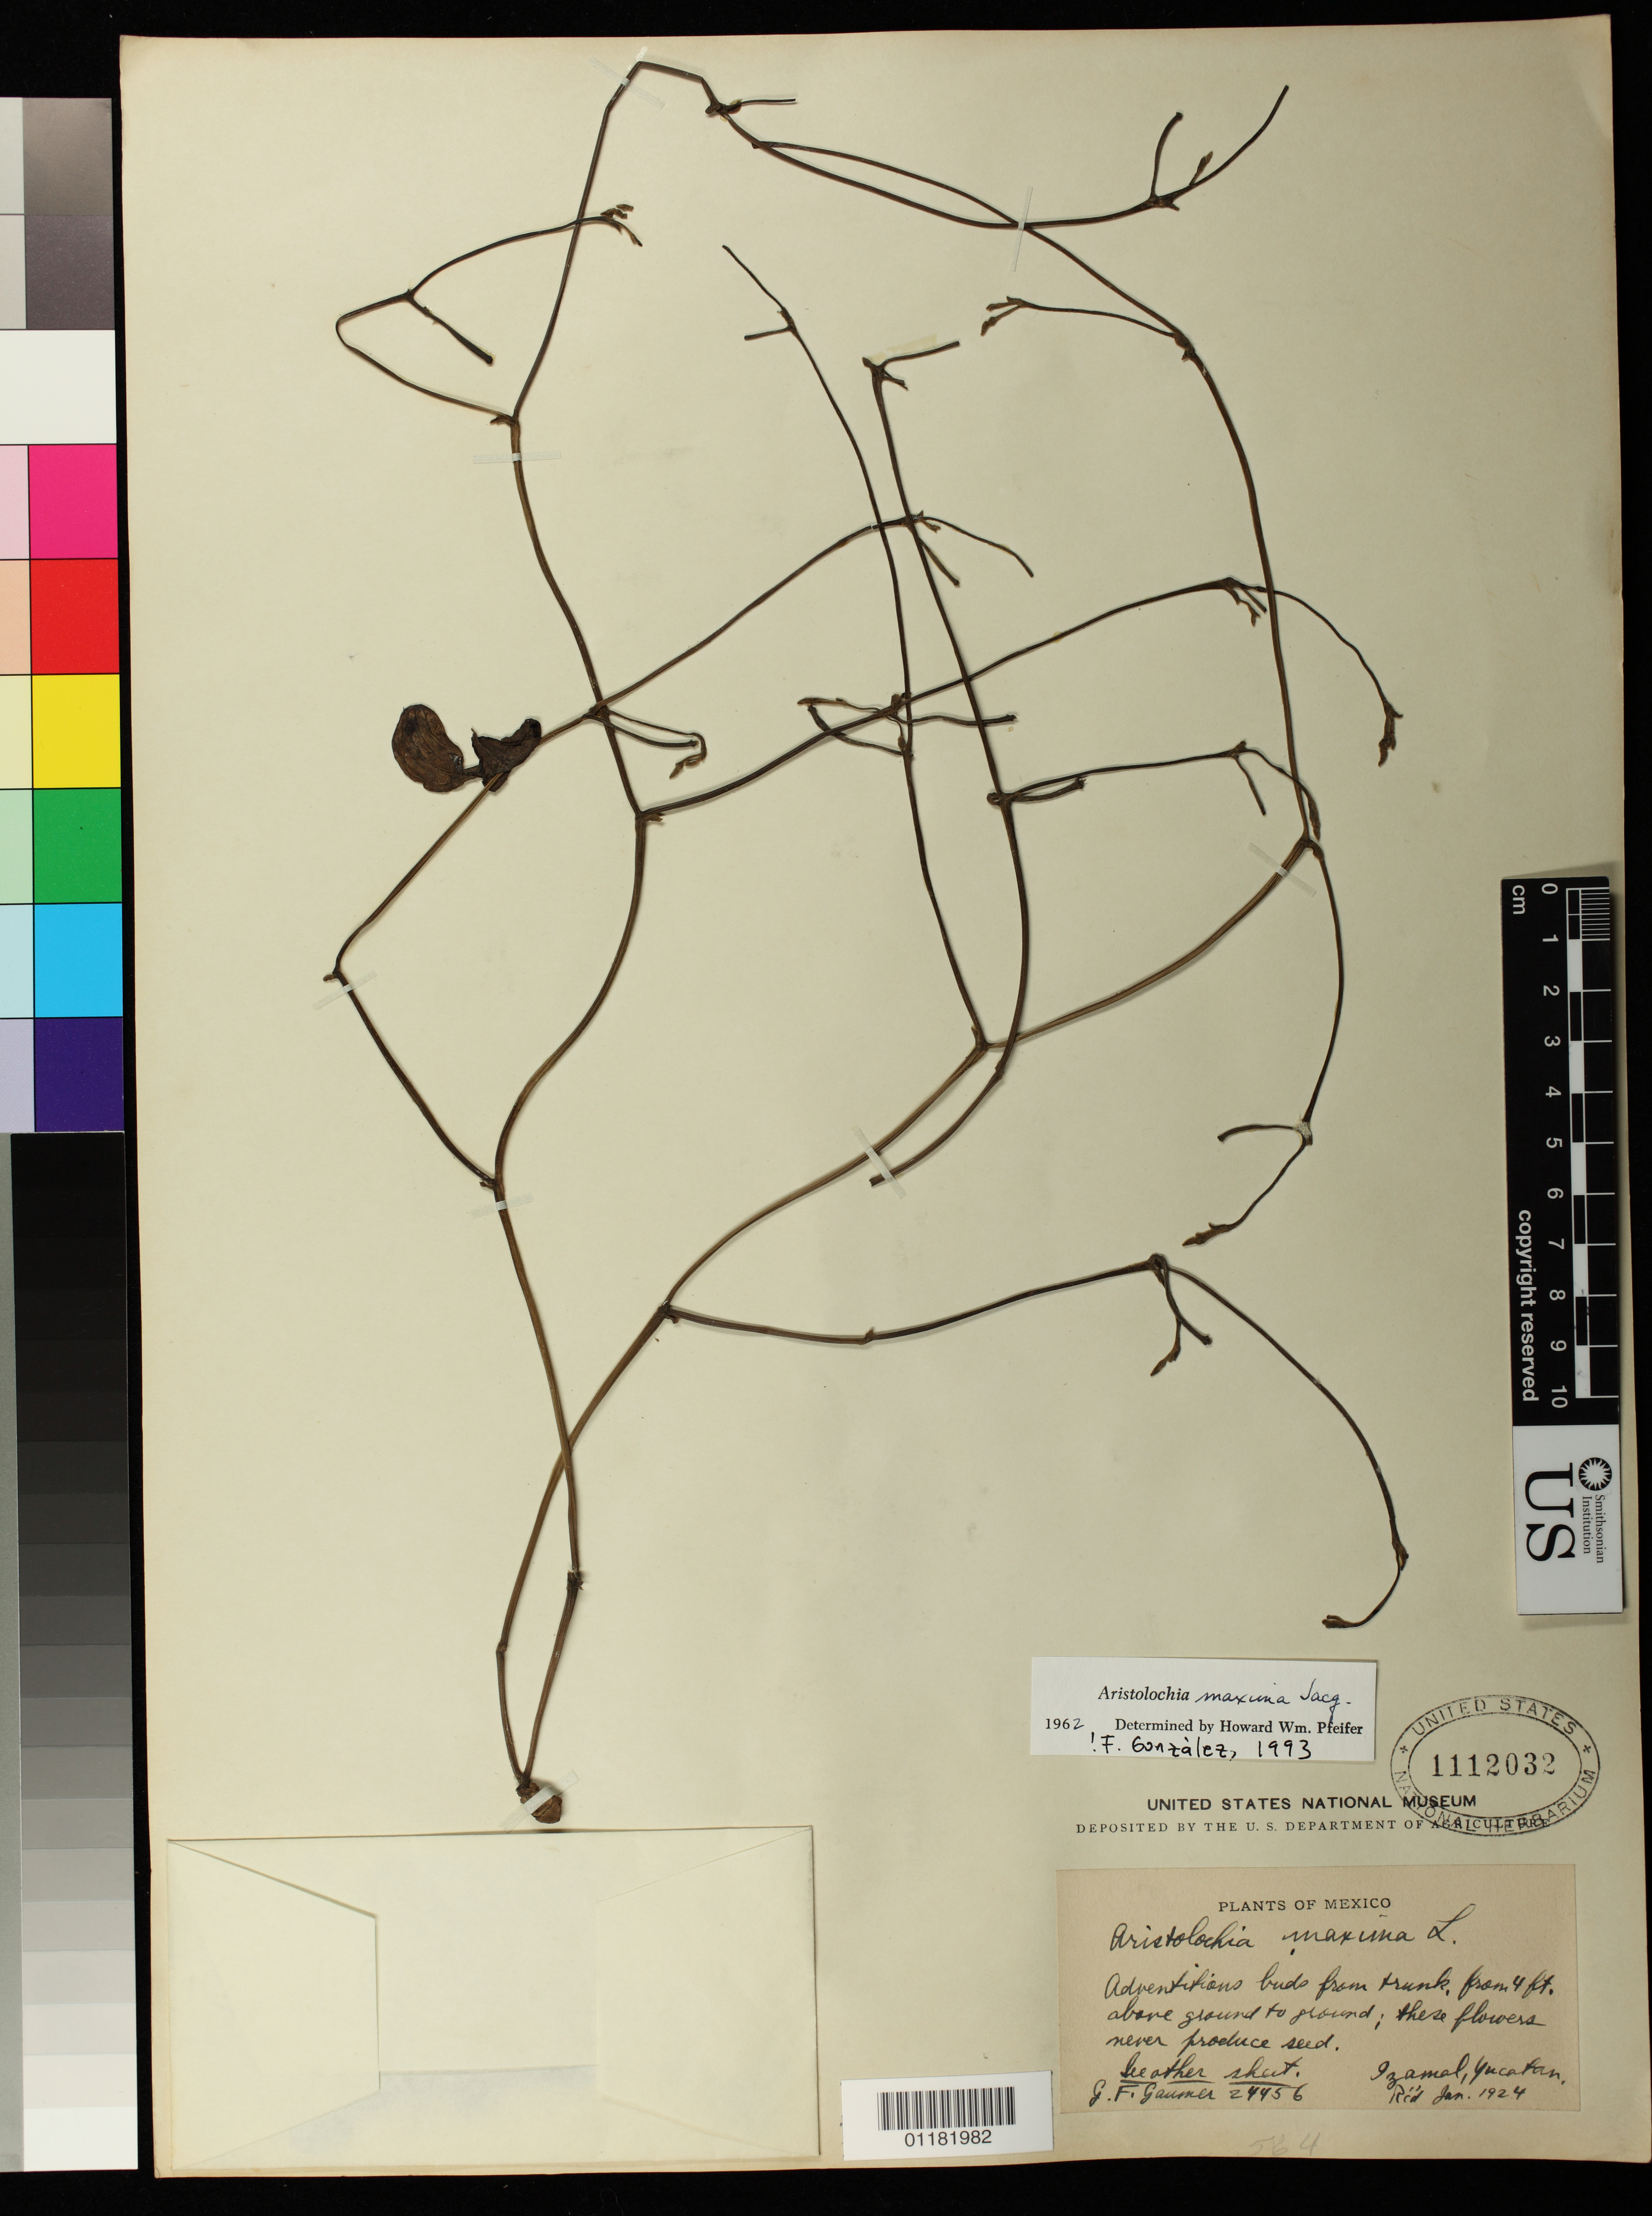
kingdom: Plantae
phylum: Tracheophyta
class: Magnoliopsida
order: Piperales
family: Aristolochiaceae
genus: Aristolochia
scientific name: Aristolochia maxima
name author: Jacq.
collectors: G. F. Gaumer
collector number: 24456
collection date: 1924-01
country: Mexico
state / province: Yucatán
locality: Izamal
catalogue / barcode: US 1112032